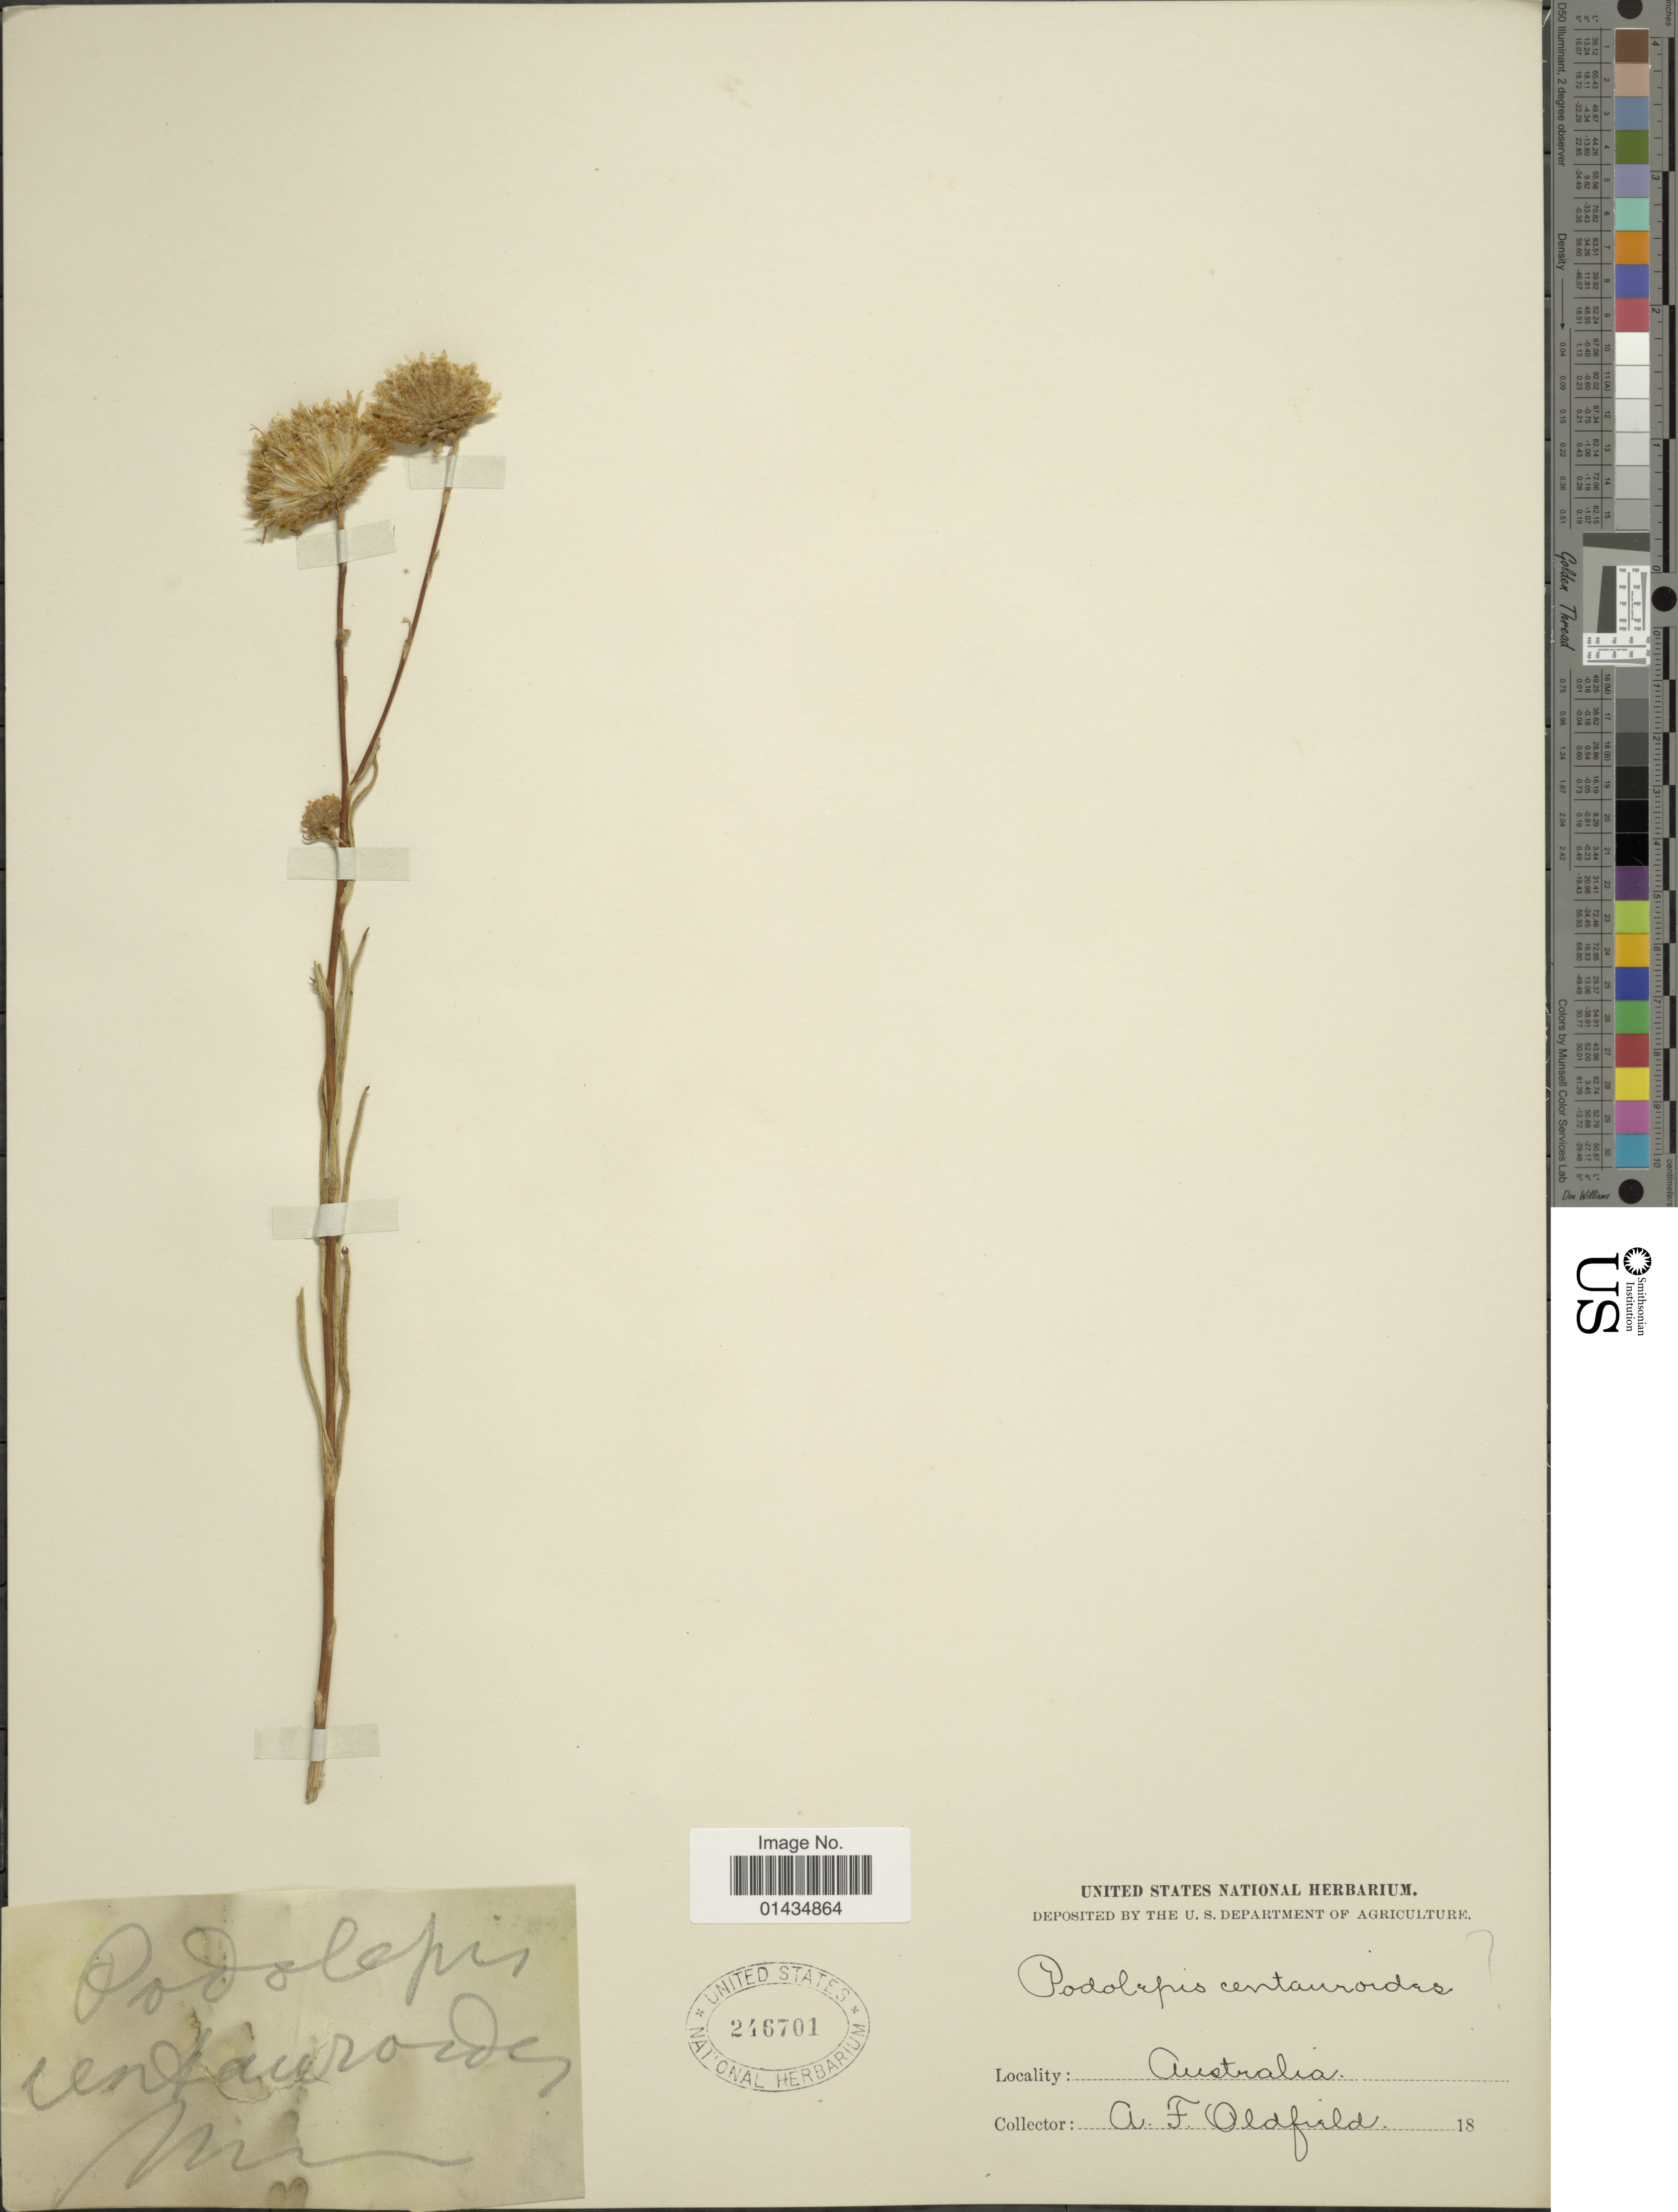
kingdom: Plantae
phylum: Tracheophyta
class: Magnoliopsida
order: Asterales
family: Asteraceae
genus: Podolepis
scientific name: Podolepis sp.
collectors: A. Oldfield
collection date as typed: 18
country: Australia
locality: Mich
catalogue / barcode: US 246701